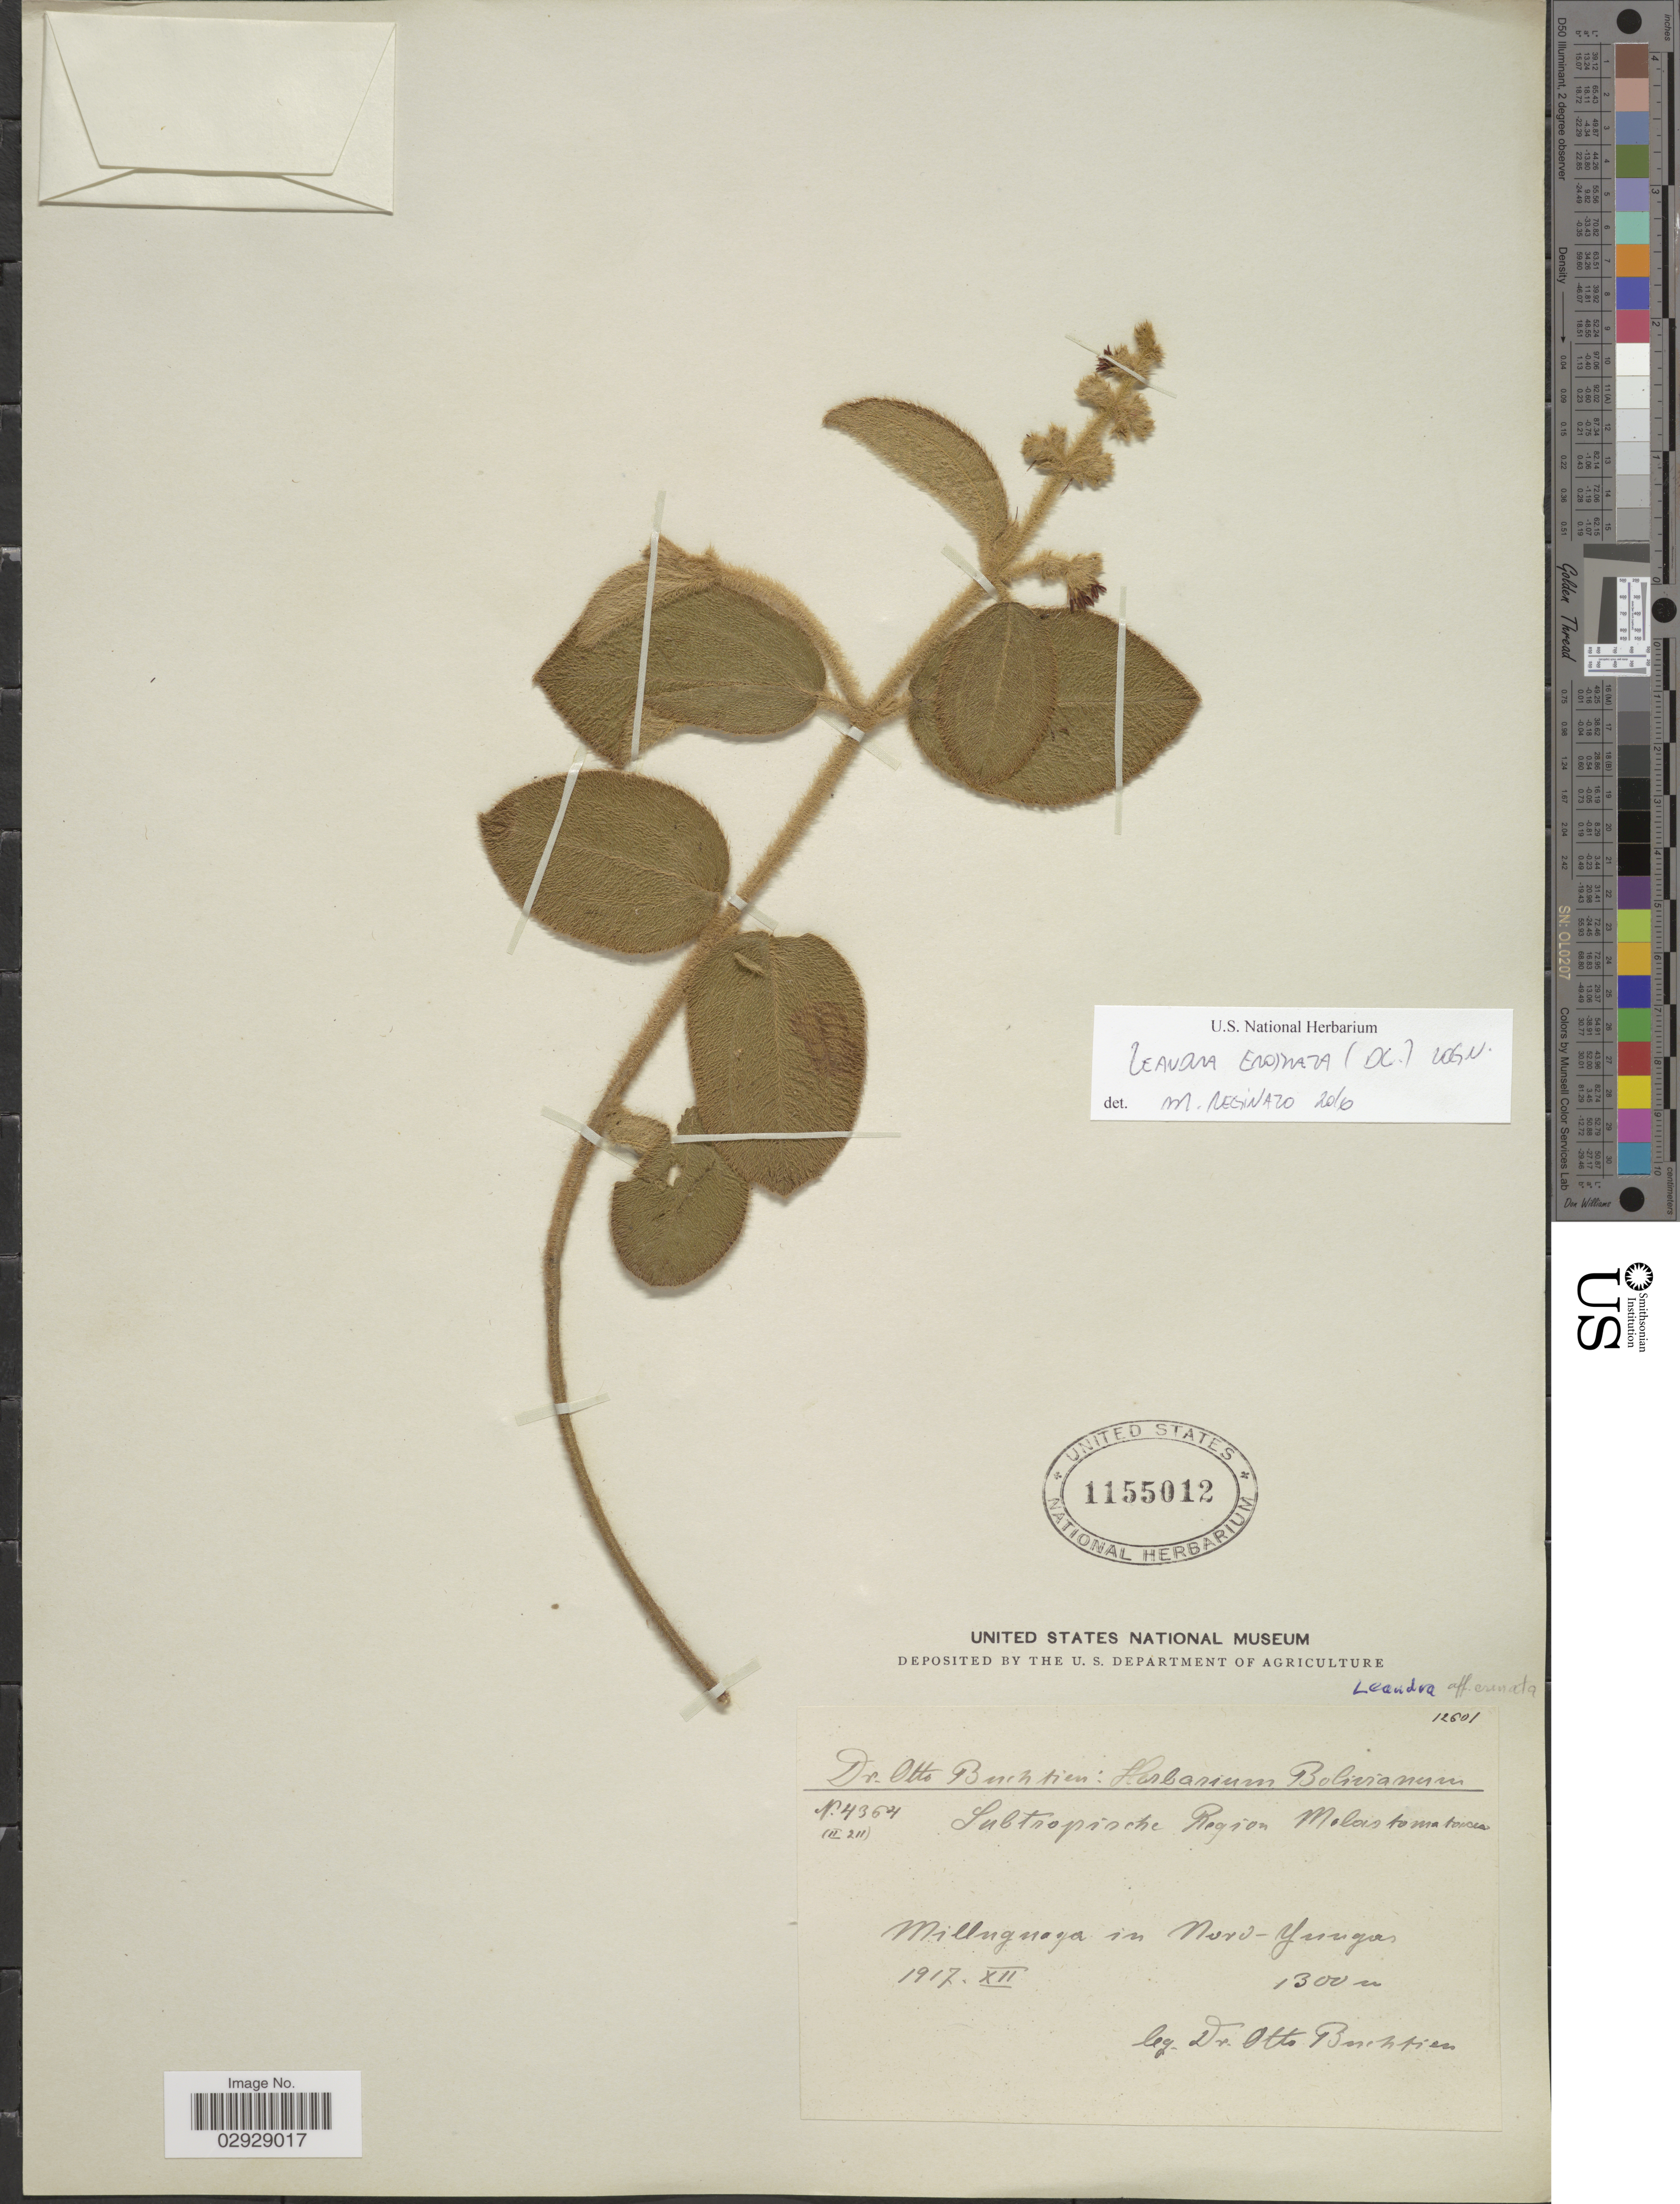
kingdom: Plantae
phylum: Tracheophyta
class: Magnoliopsida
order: Myrtales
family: Melastomataceae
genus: Leandra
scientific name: Leandra erostrata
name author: (DC.) Cogn.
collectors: O. Buchtien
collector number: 4364 (II211)*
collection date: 1917-12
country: Bolivia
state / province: La Paz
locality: Milluguaya in Nord-Yungas.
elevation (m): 1300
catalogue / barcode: US 1155012